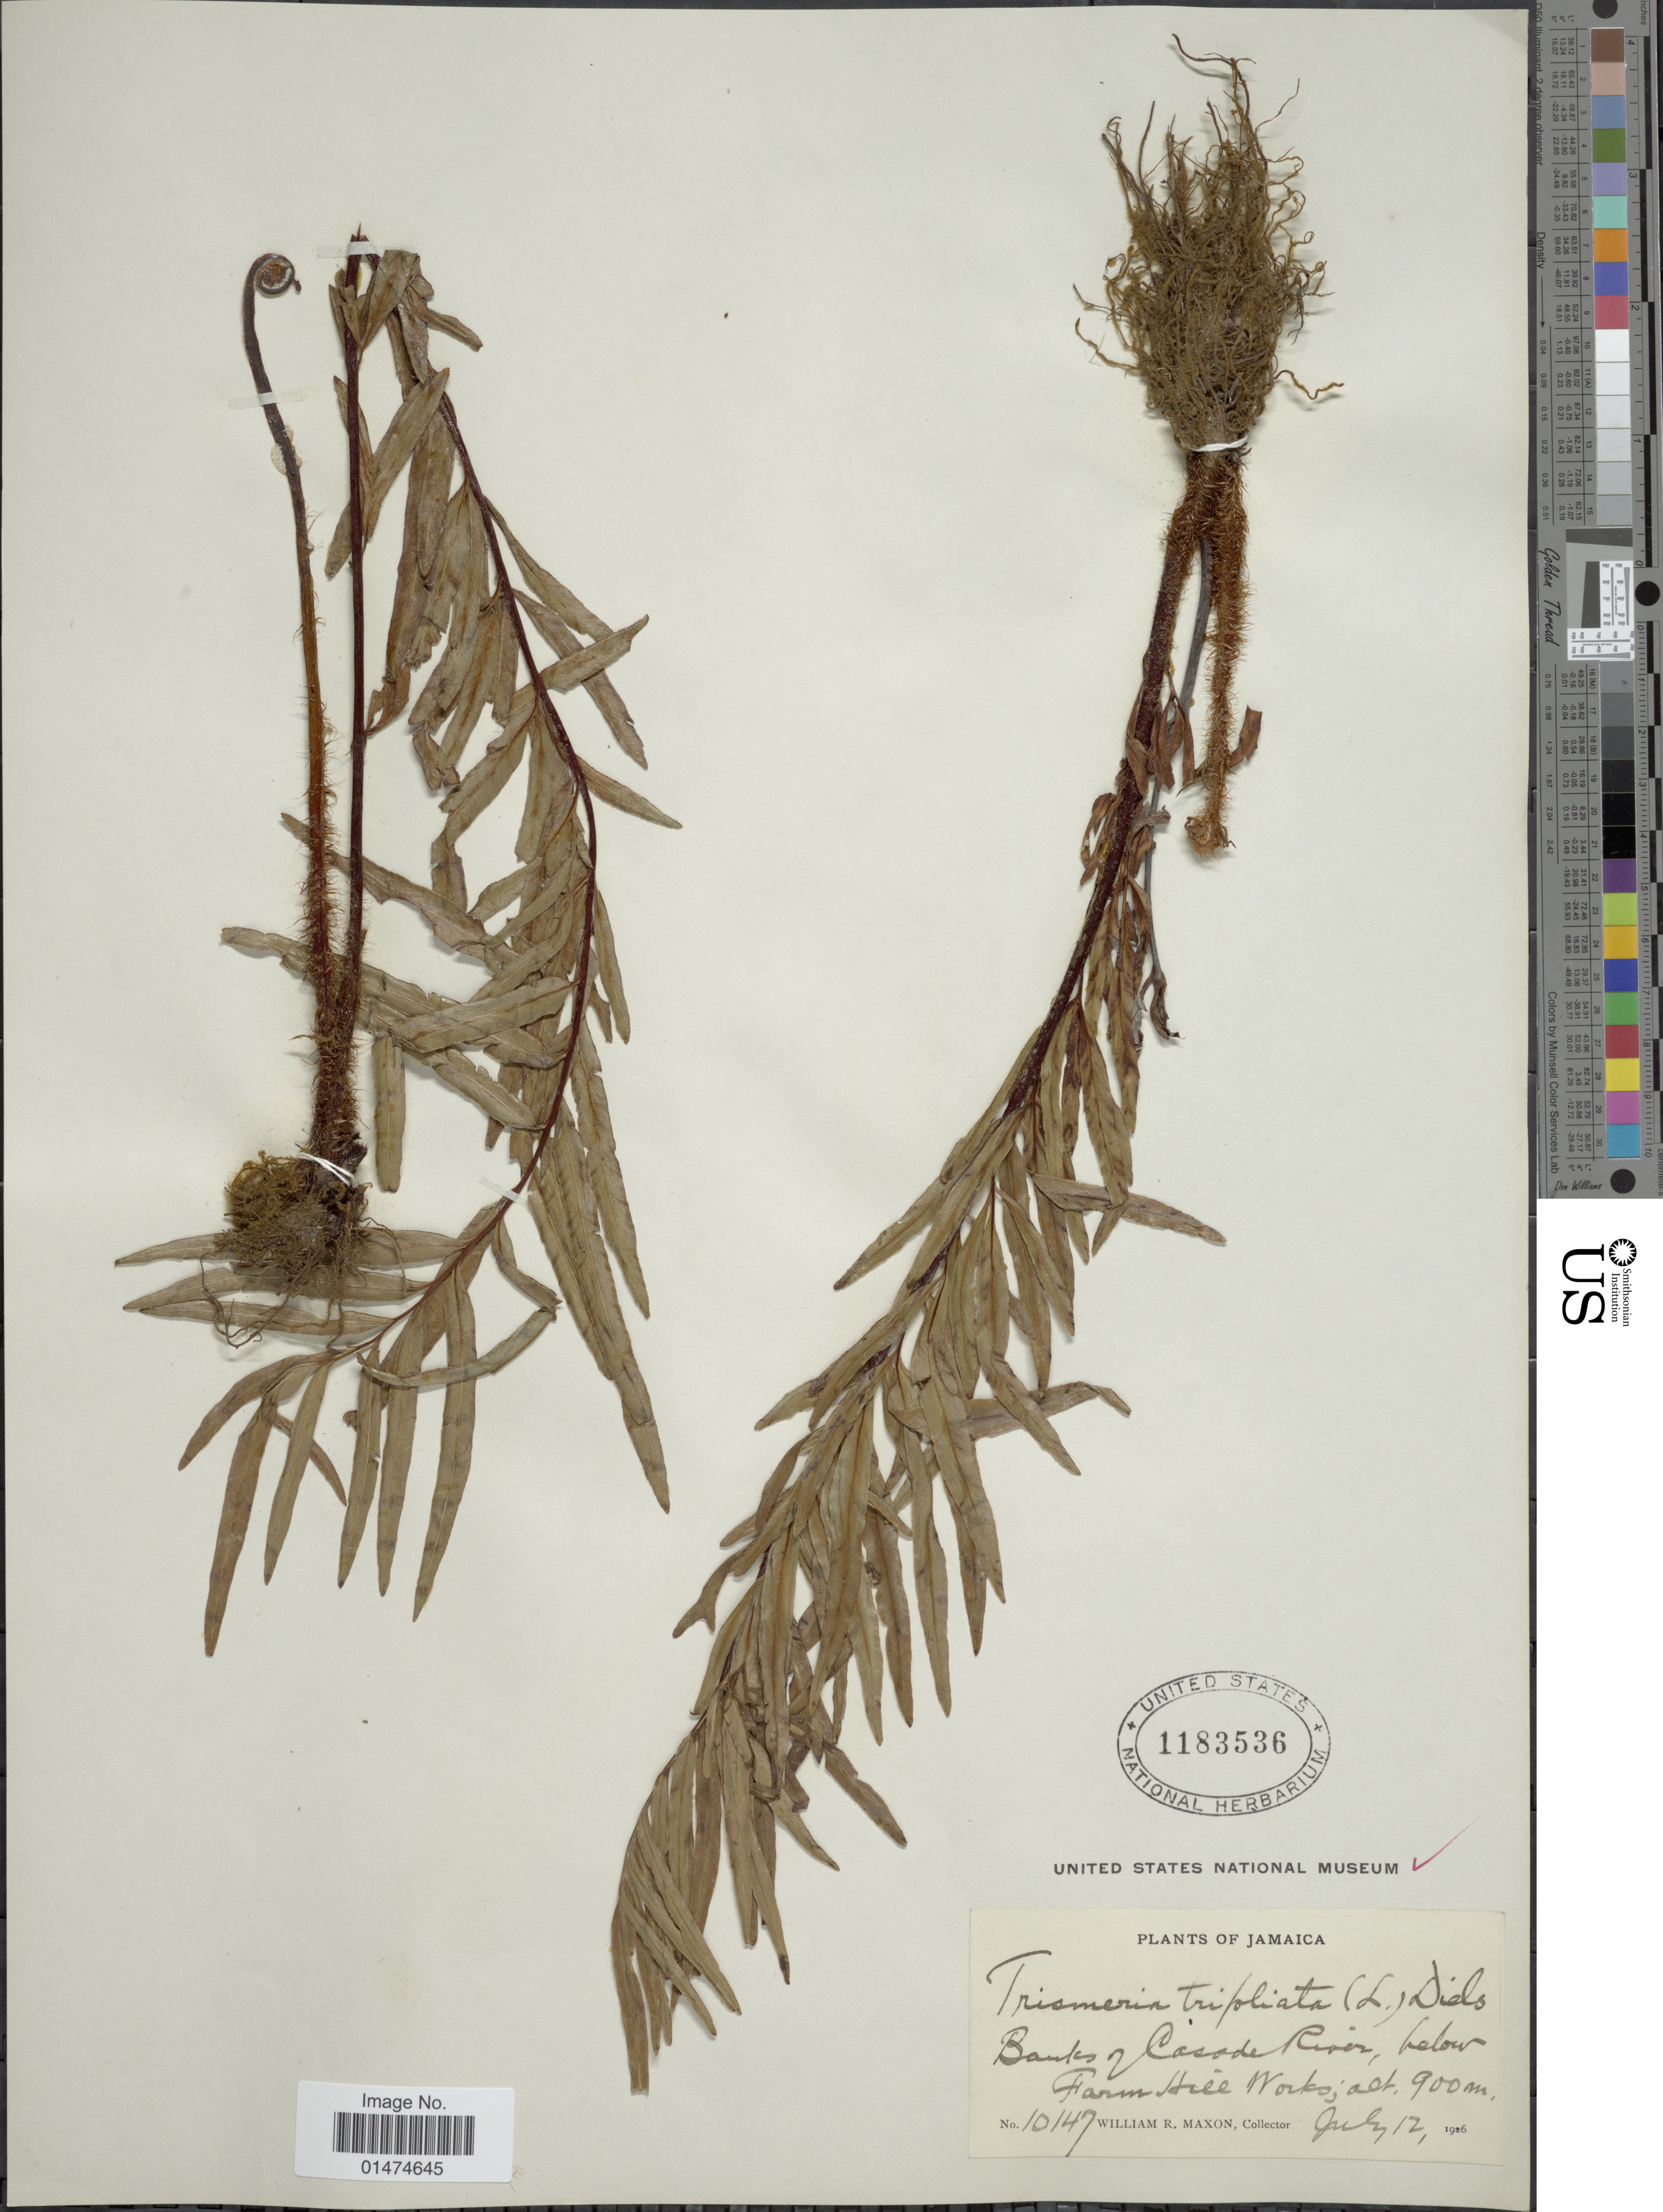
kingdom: Plantae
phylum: Tracheophyta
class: Polypodiopsida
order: Polypodiales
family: Pteridaceae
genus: Pityrogramma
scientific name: Pityrogramma trifoliata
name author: (L.) R.M. Tryon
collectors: W. R. Maxon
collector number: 10147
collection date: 1926-07-12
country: Jamaica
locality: Jamaica, Banks of Cascade River, below Farm Hill Works.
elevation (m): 900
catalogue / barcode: US 1183536